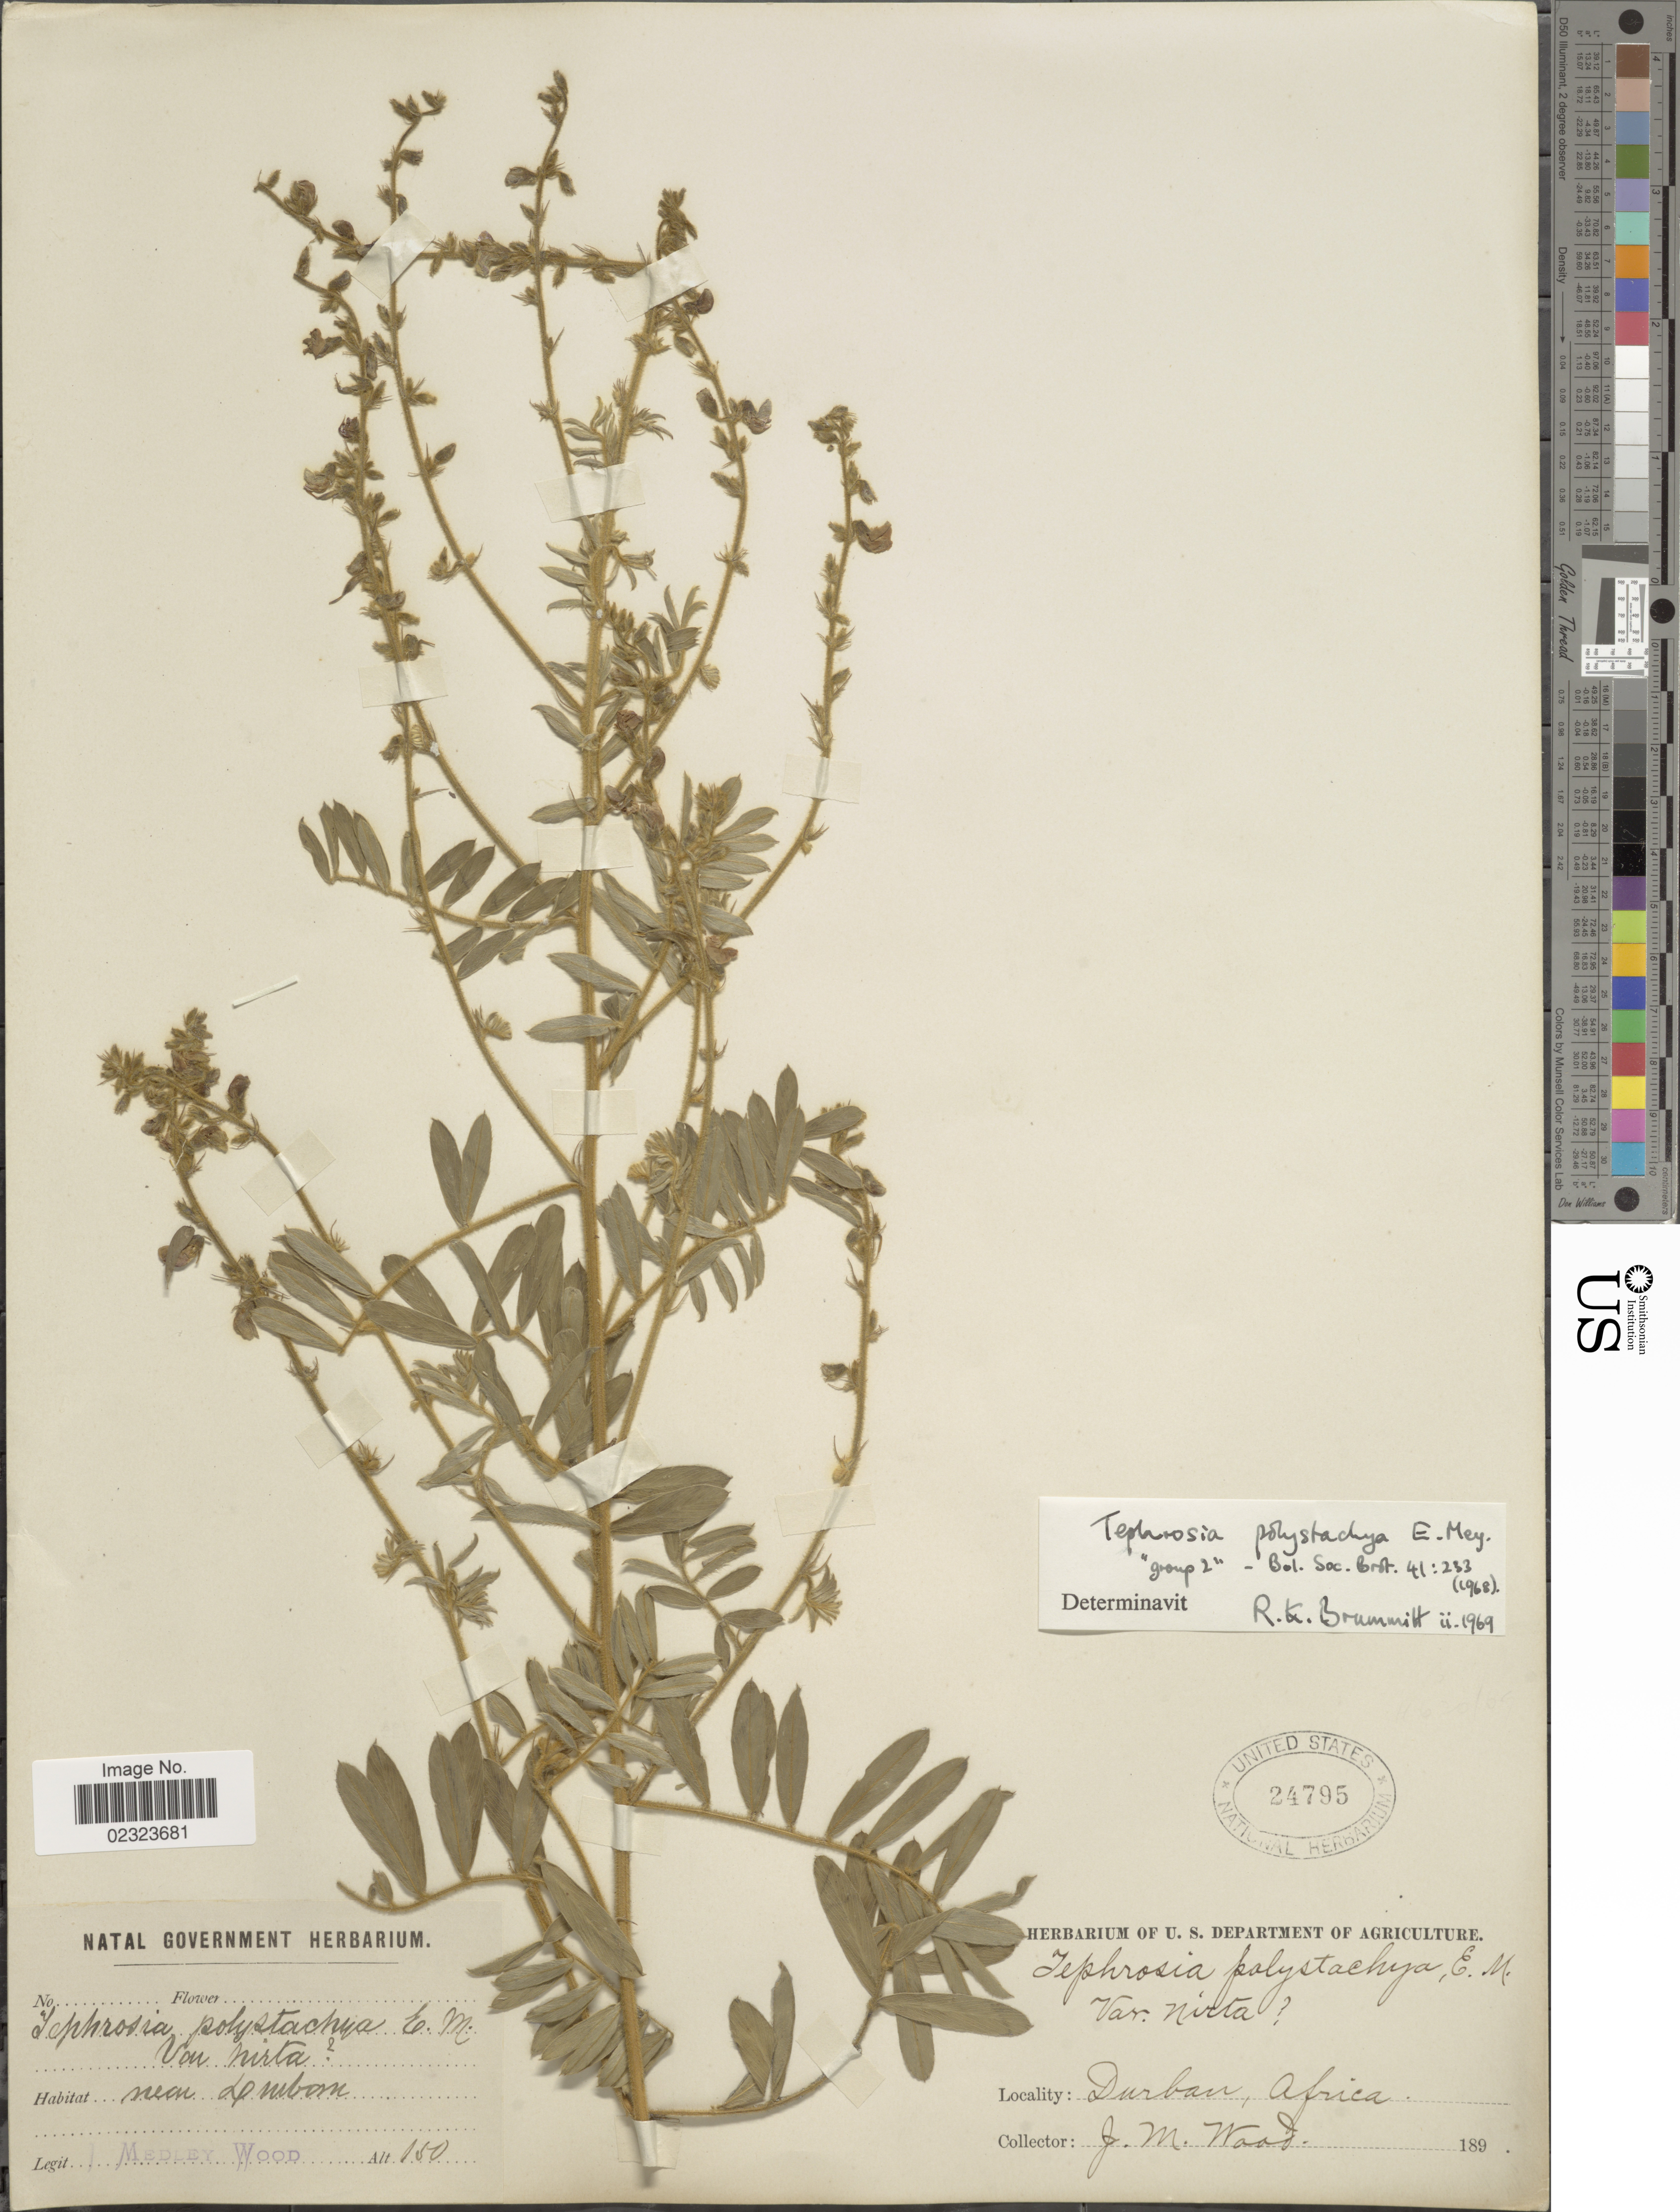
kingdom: Plantae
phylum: Tracheophyta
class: Magnoliopsida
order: Fabales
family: Fabaceae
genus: Tephrosia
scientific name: Tephrosia polystachya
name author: E. Mey.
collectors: J. M. Wood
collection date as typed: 189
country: South Africa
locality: Near Durban, Africa.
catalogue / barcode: US 24795